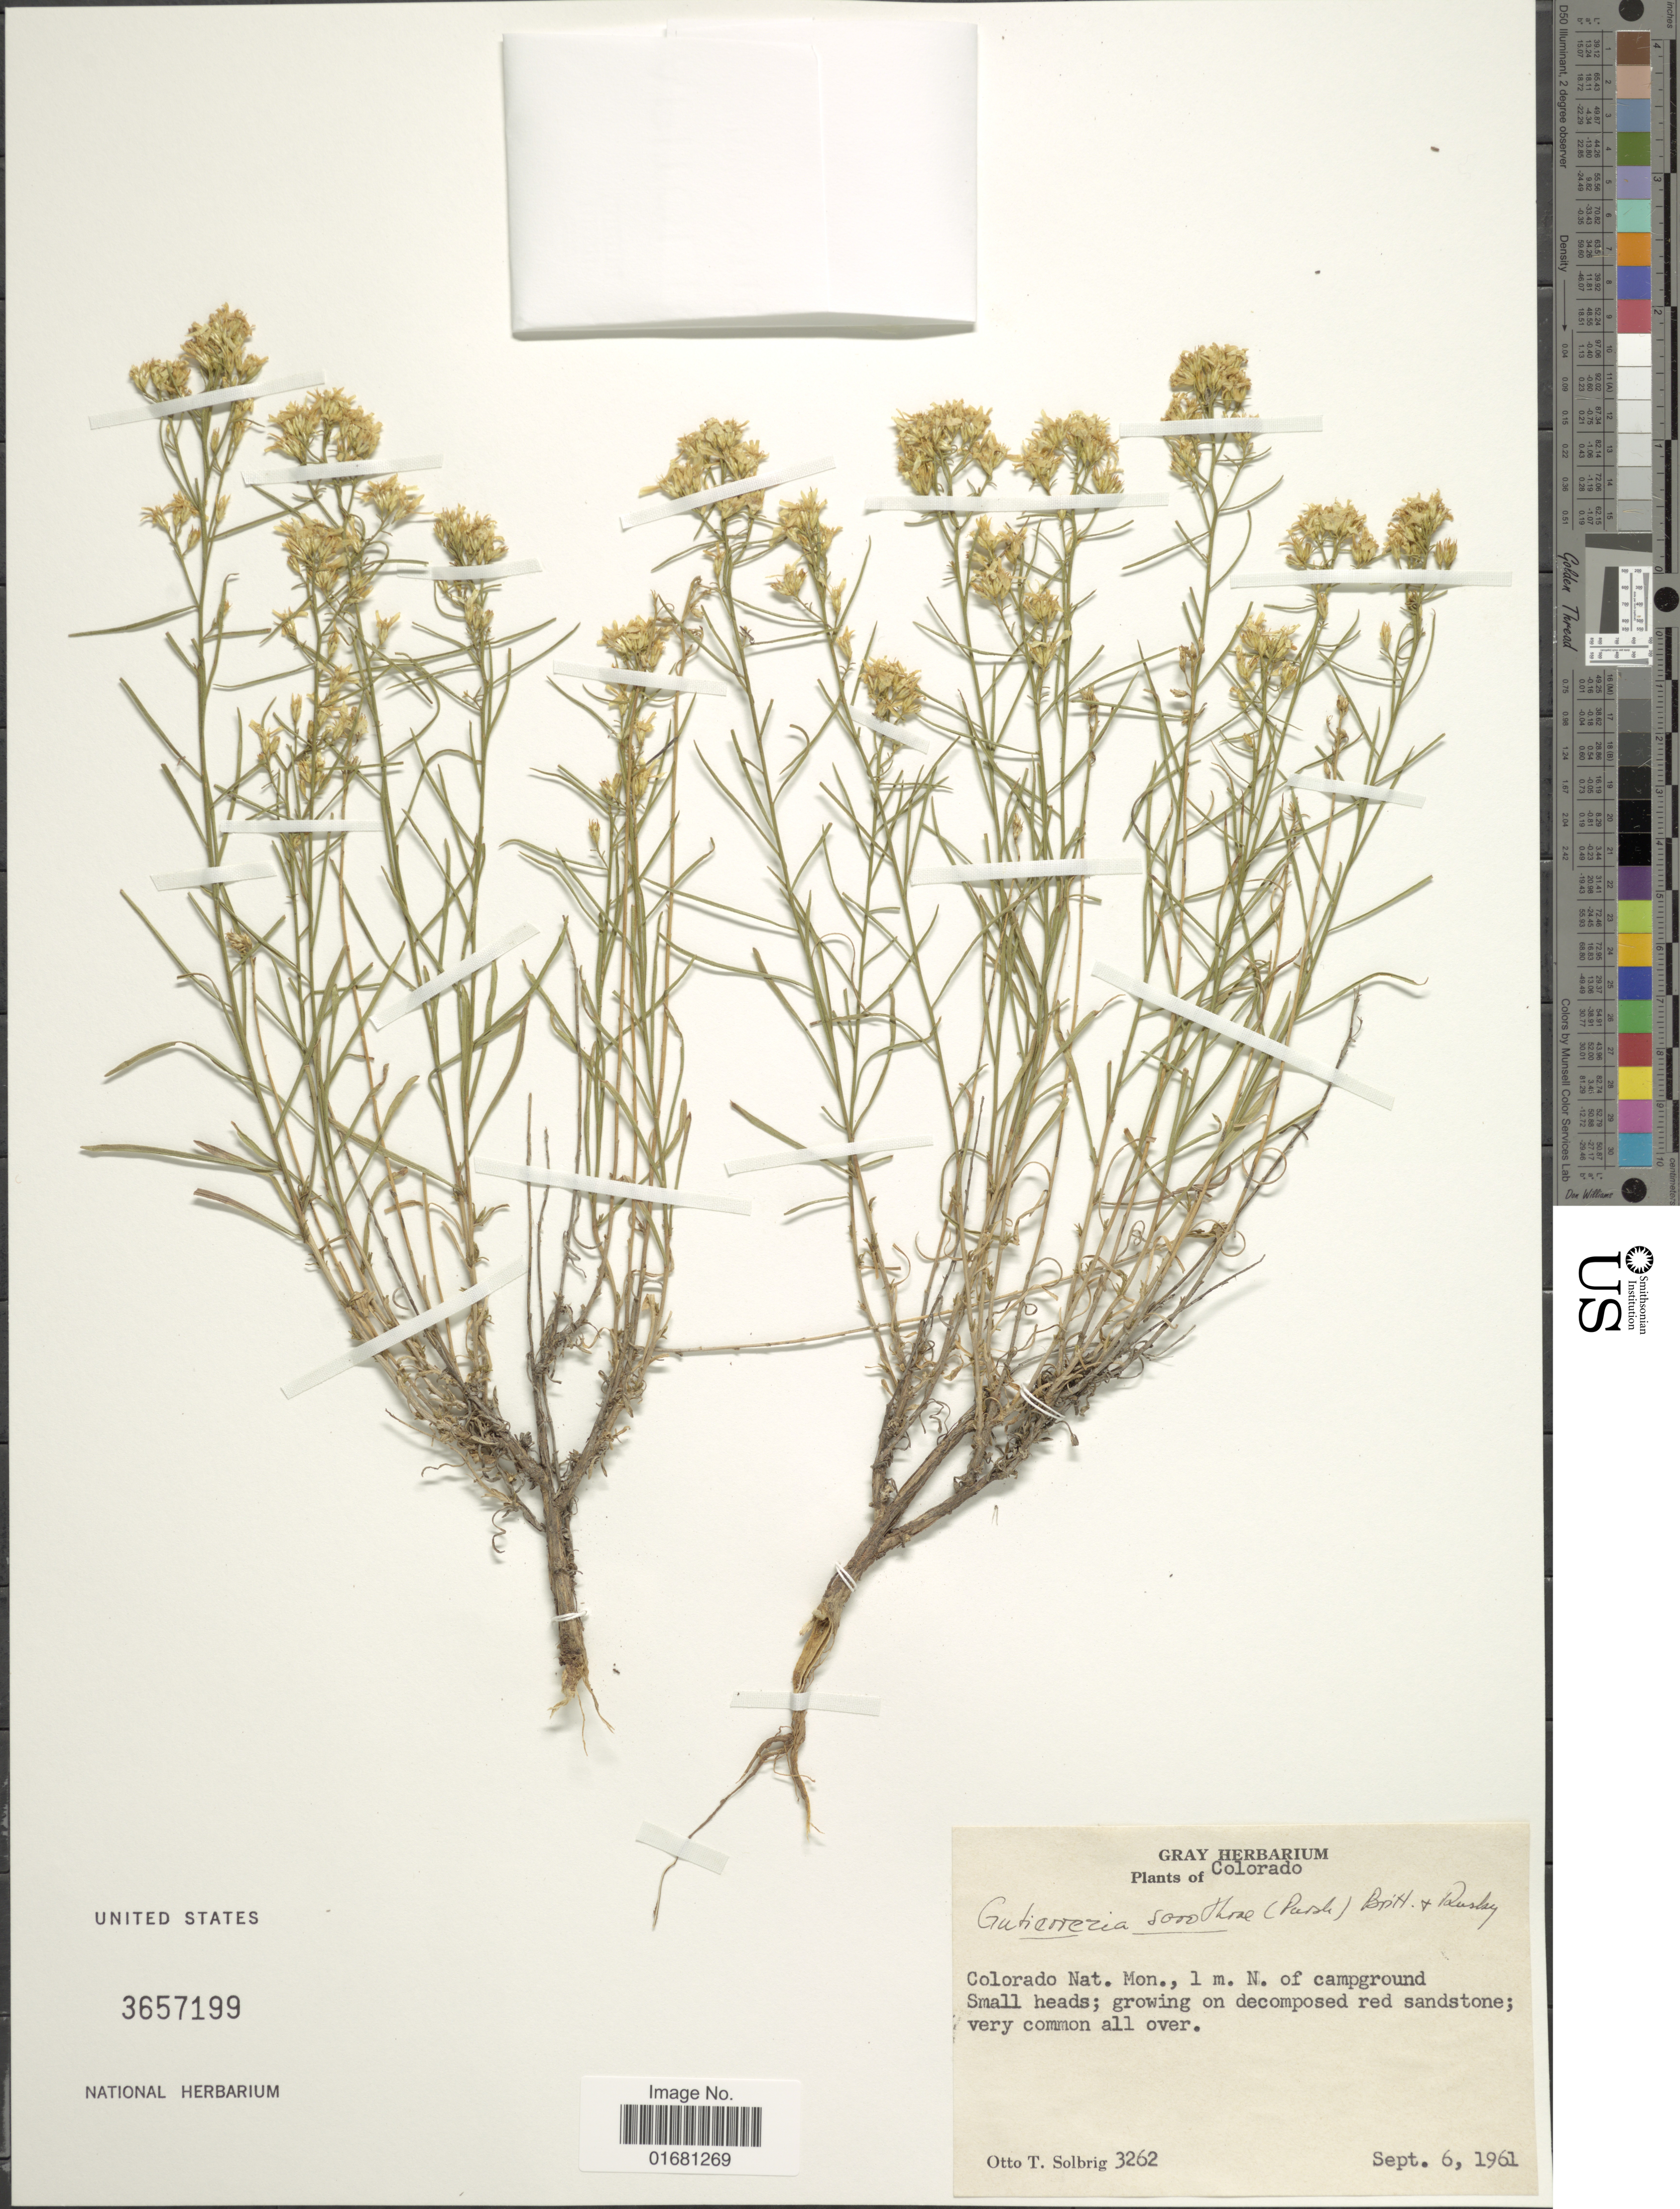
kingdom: Plantae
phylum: Tracheophyta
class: Magnoliopsida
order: Asterales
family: Asteraceae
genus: Gutierrezia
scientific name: Gutierrezia sarothrae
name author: (Pursh) Britton & Rusby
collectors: O. T. Solbrig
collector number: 3262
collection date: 1961-09-06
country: United States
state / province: Colorado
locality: Colorado. Colorado Nat. Mon. m 1 m. N. of campground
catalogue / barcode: US 3657199